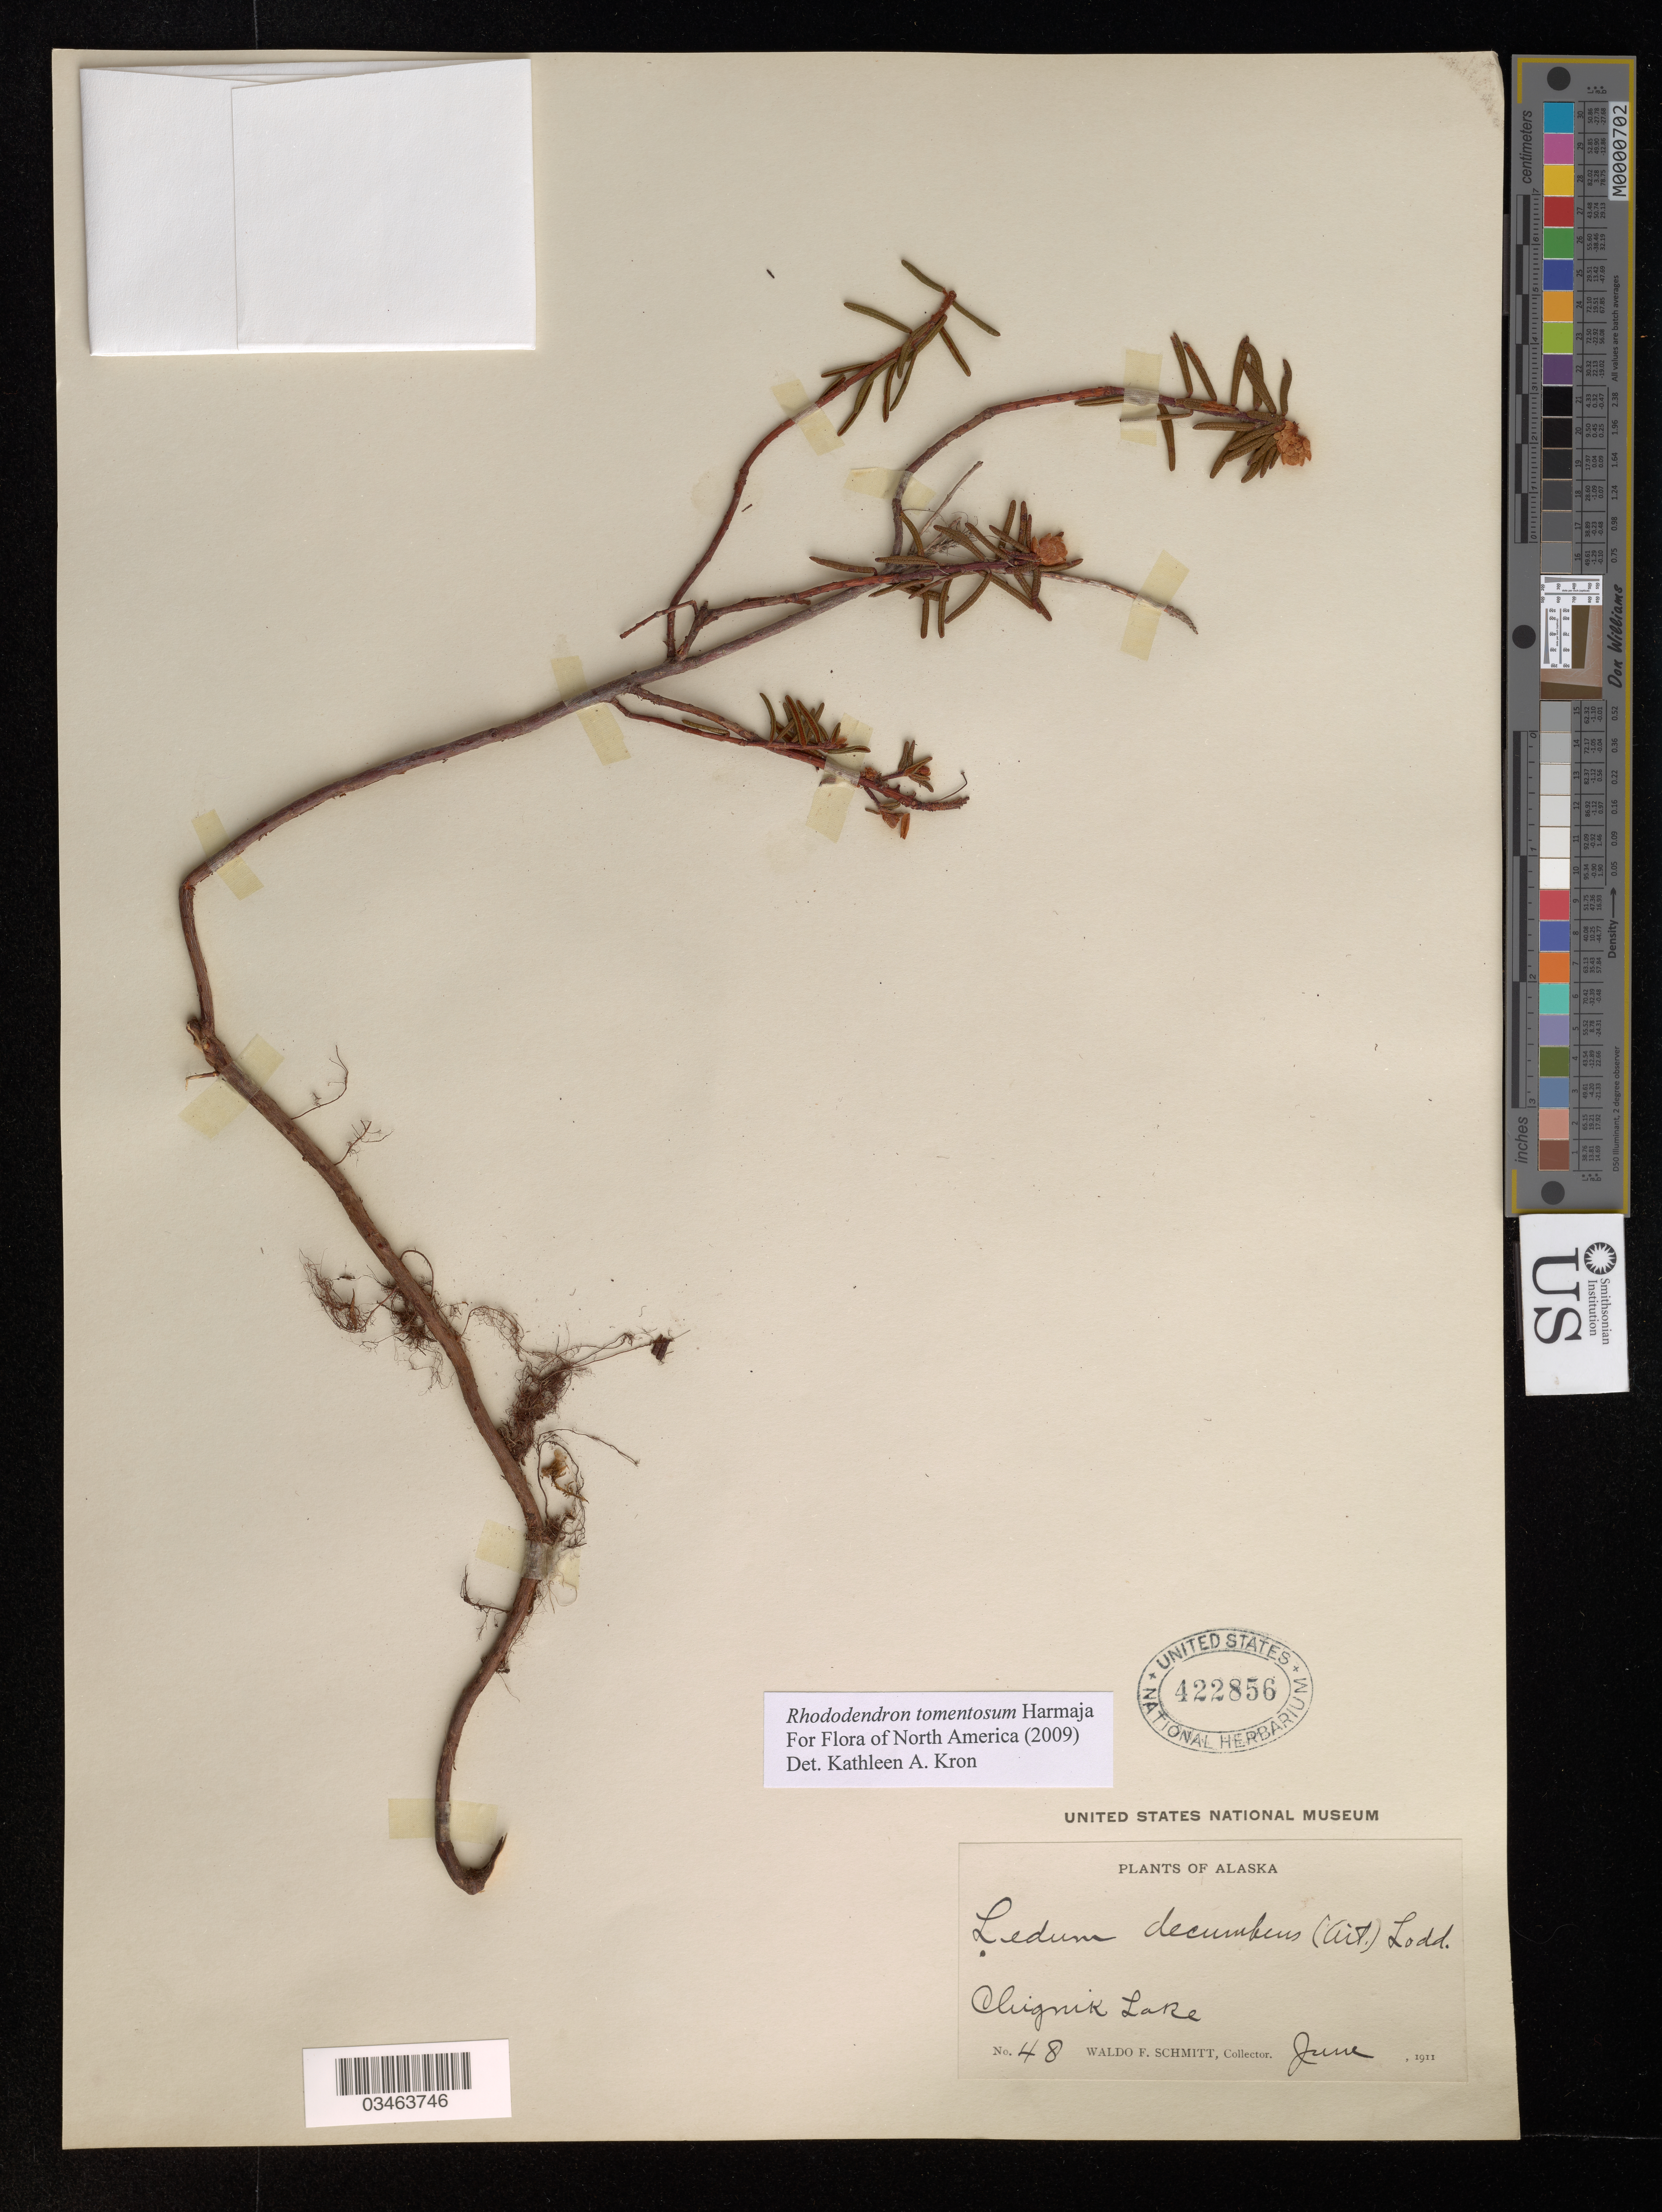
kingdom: Plantae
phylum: Tracheophyta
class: Magnoliopsida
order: Ericales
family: Ericaceae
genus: Rhododendron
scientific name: Rhododendron tomentosum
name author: Harmaja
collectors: W. F. Schmitt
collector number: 48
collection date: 1911-06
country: United States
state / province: Alaska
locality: Chignik Lake.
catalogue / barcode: US 422856